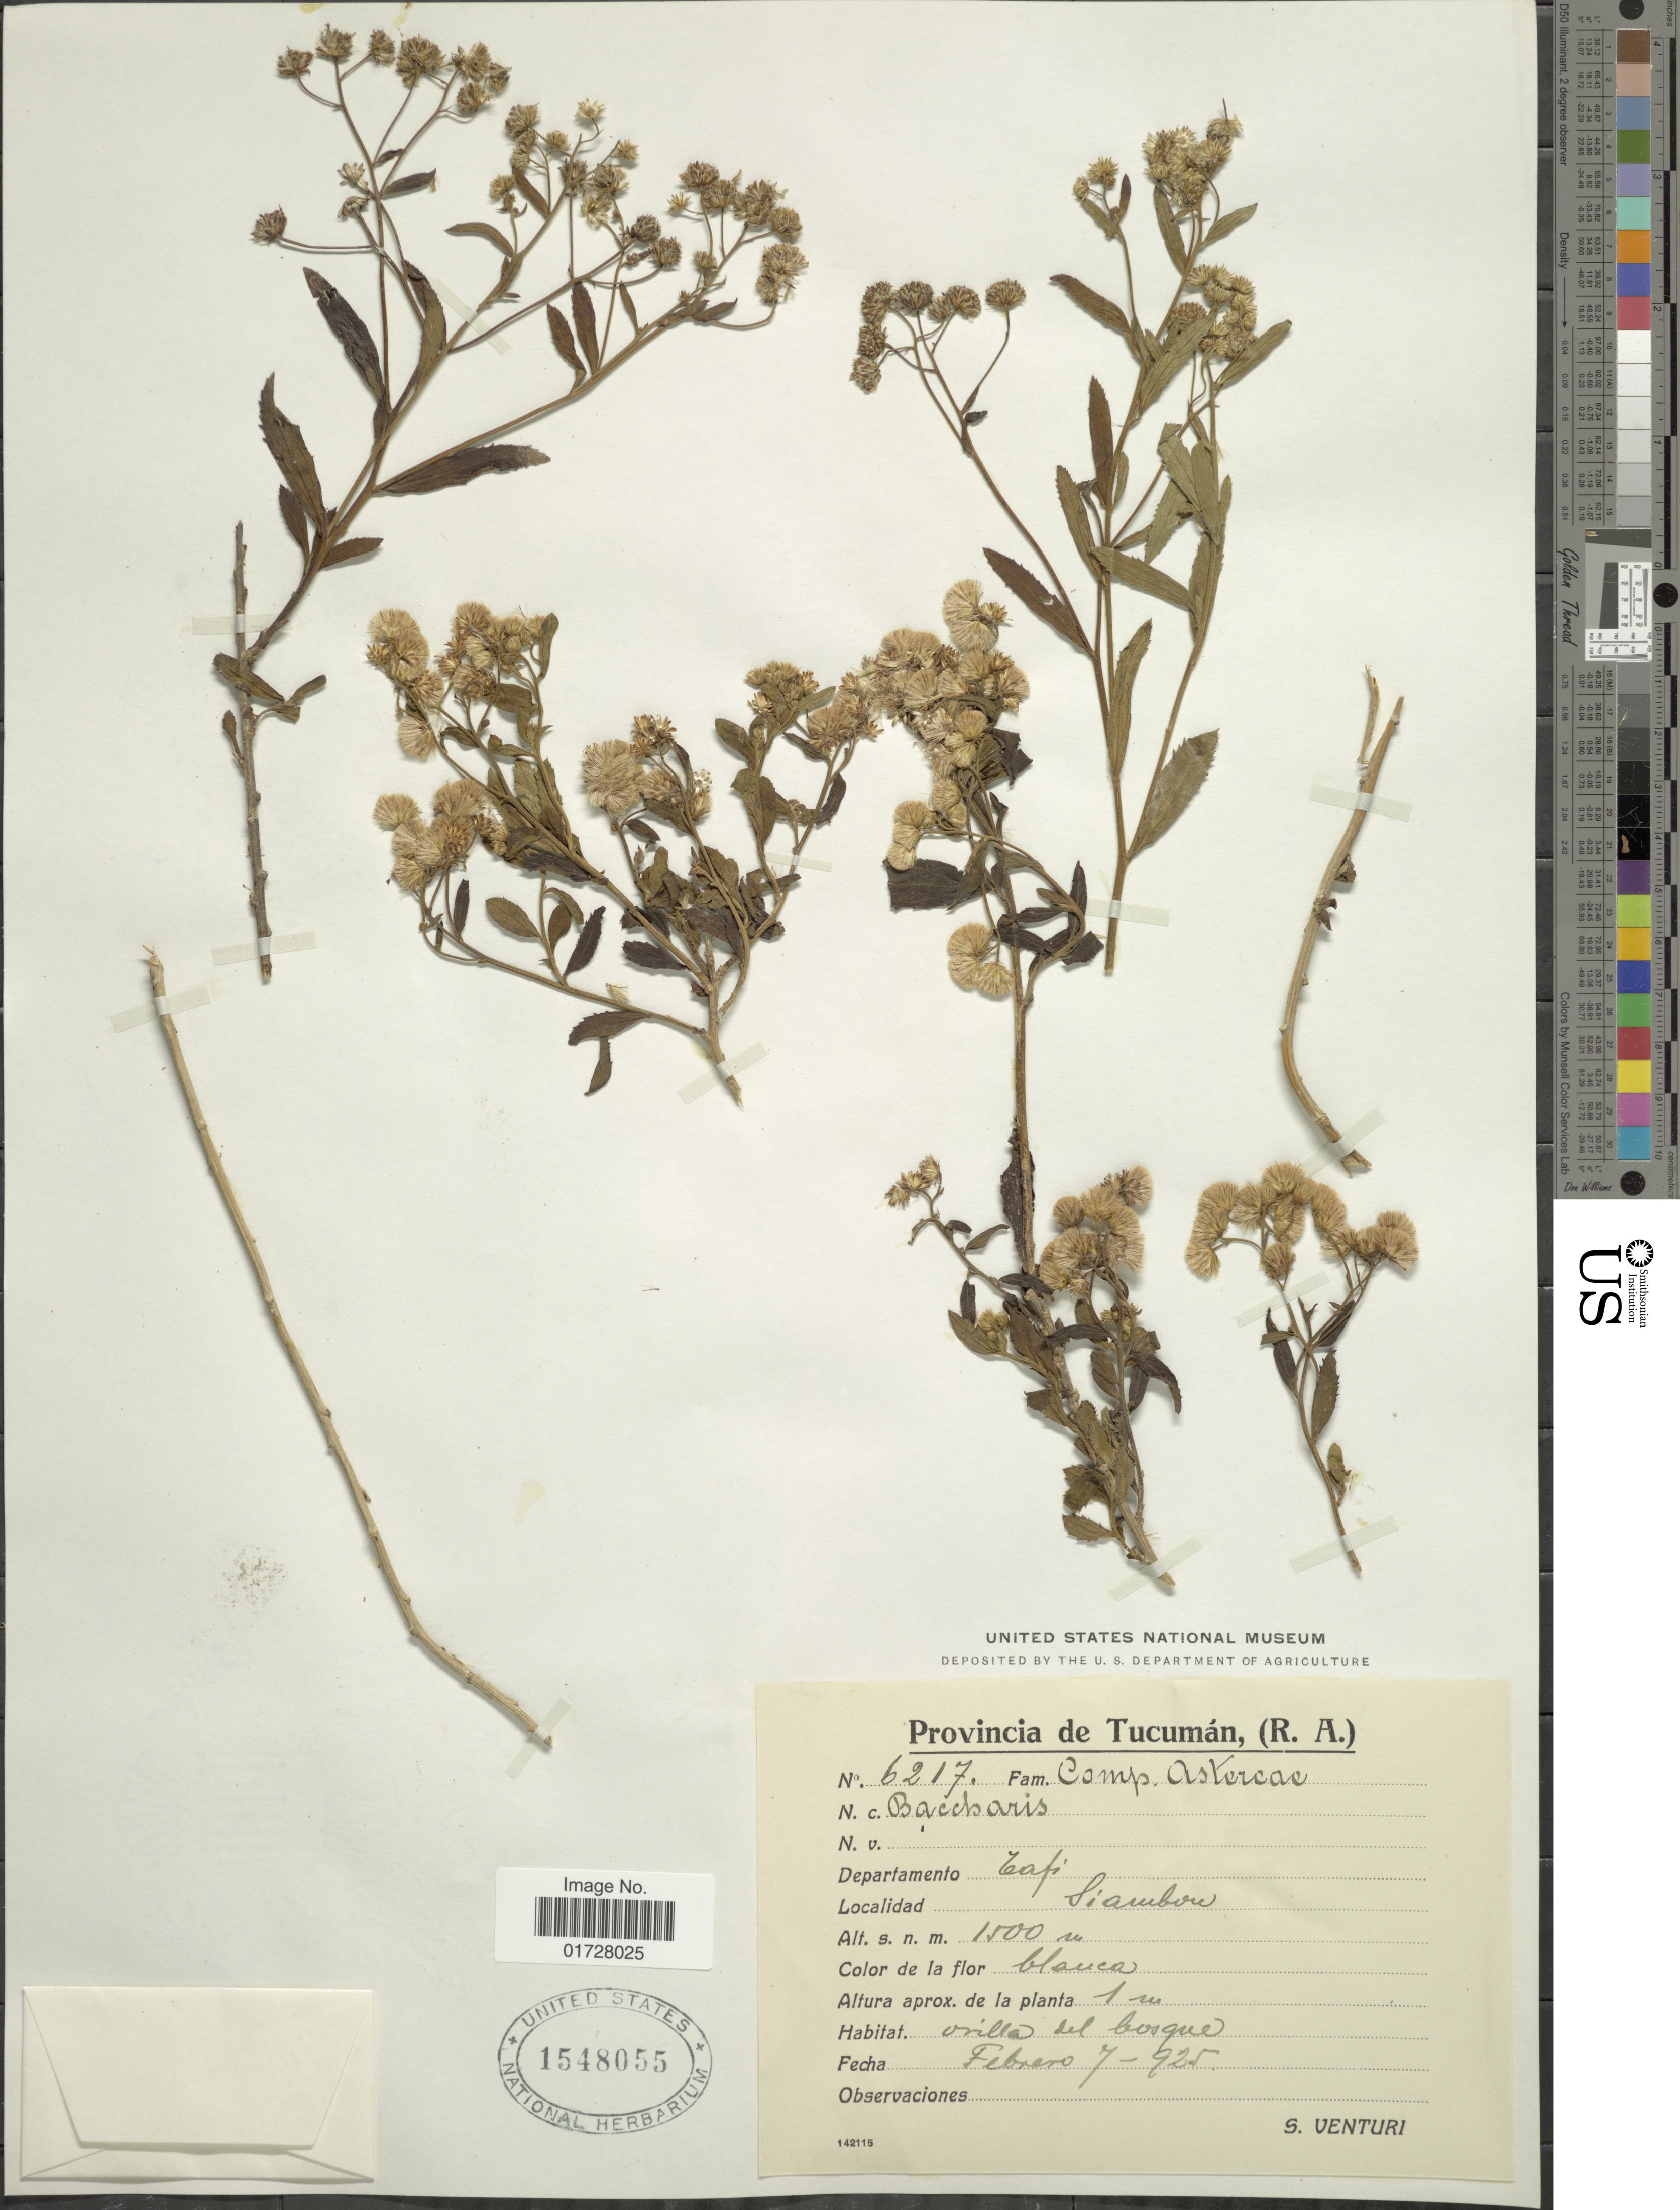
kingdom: Plantae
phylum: Tracheophyta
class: Magnoliopsida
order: Asterales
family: Asteraceae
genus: Baccharis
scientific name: Baccharis sp.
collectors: S. Venturi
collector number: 6217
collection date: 1925-02-07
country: Argentina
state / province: Tucuman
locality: Departamento Tafi, Siambon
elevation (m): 1500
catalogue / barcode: US 1548055